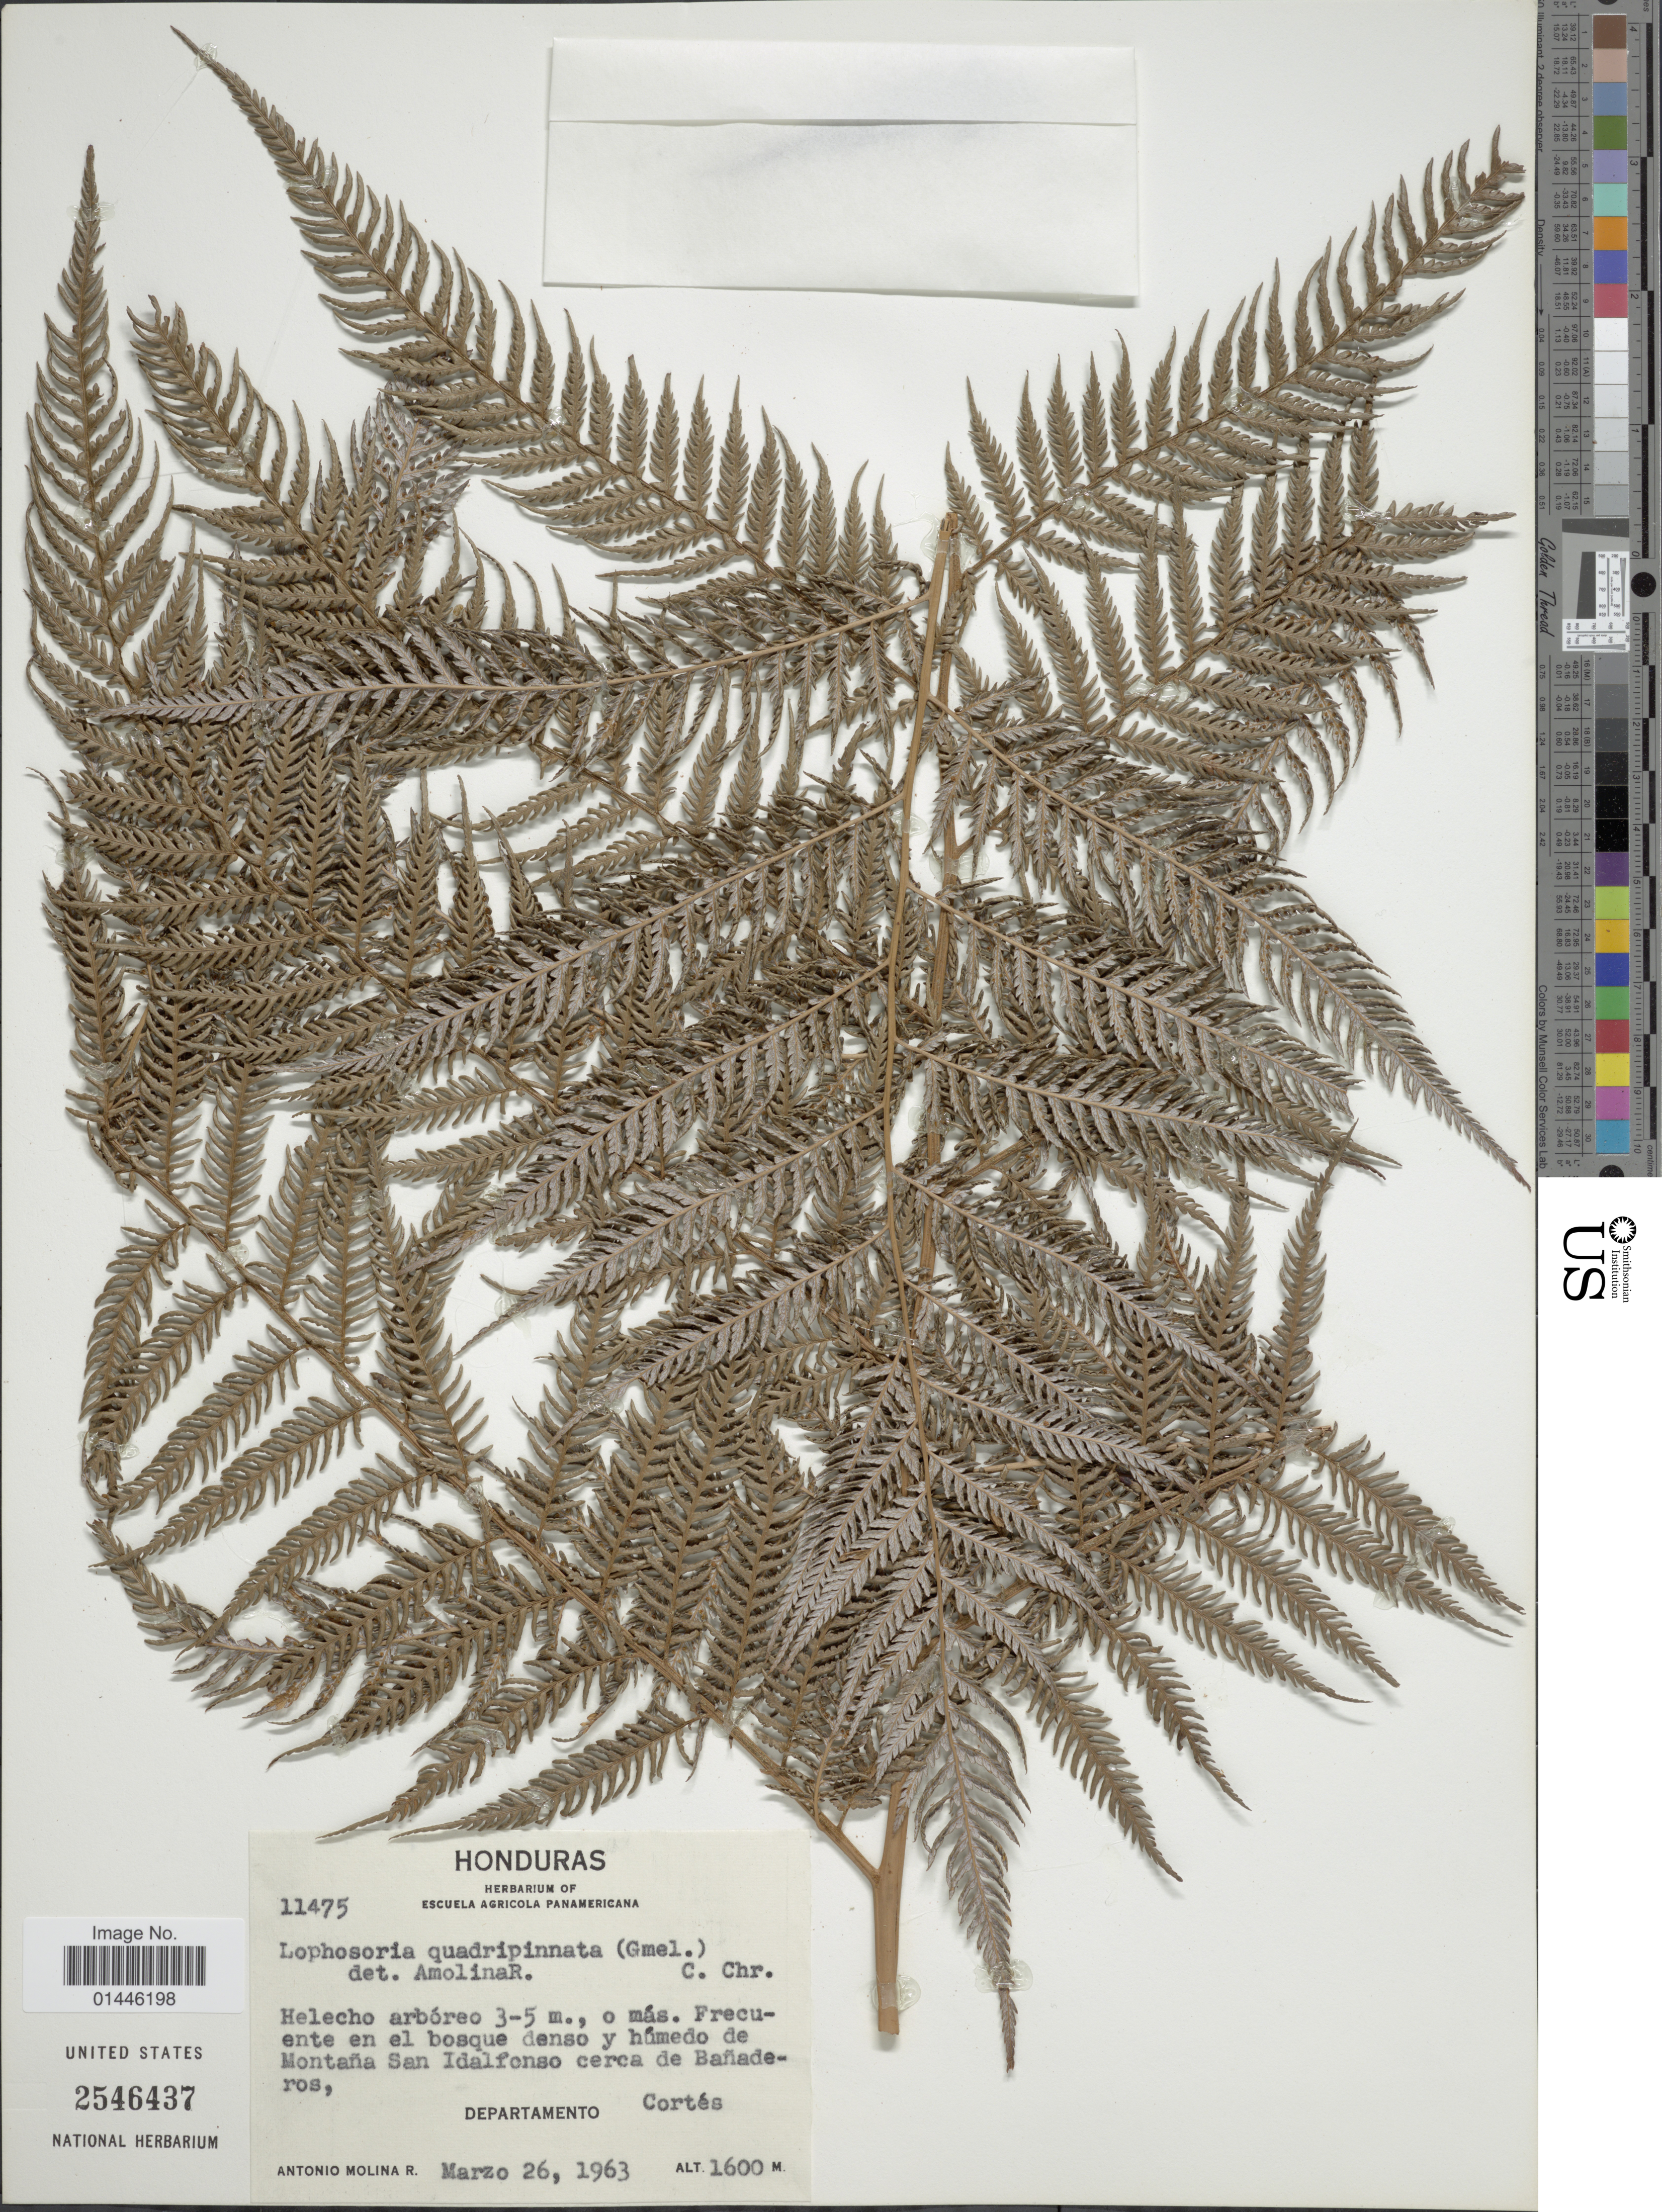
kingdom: Plantae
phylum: Tracheophyta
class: Polypodiopsida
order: Cyatheales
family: Dicksoniaceae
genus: Lophosoria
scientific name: Lophosoria quadripinnata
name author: (J.F. Gmel.) C. Chr.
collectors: A. Molina R.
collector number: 11475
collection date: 1963-03-26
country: Honduras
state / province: Cortés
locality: Montaña San Idalfonso cerca de Bañaderos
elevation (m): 1600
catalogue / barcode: US 2546437